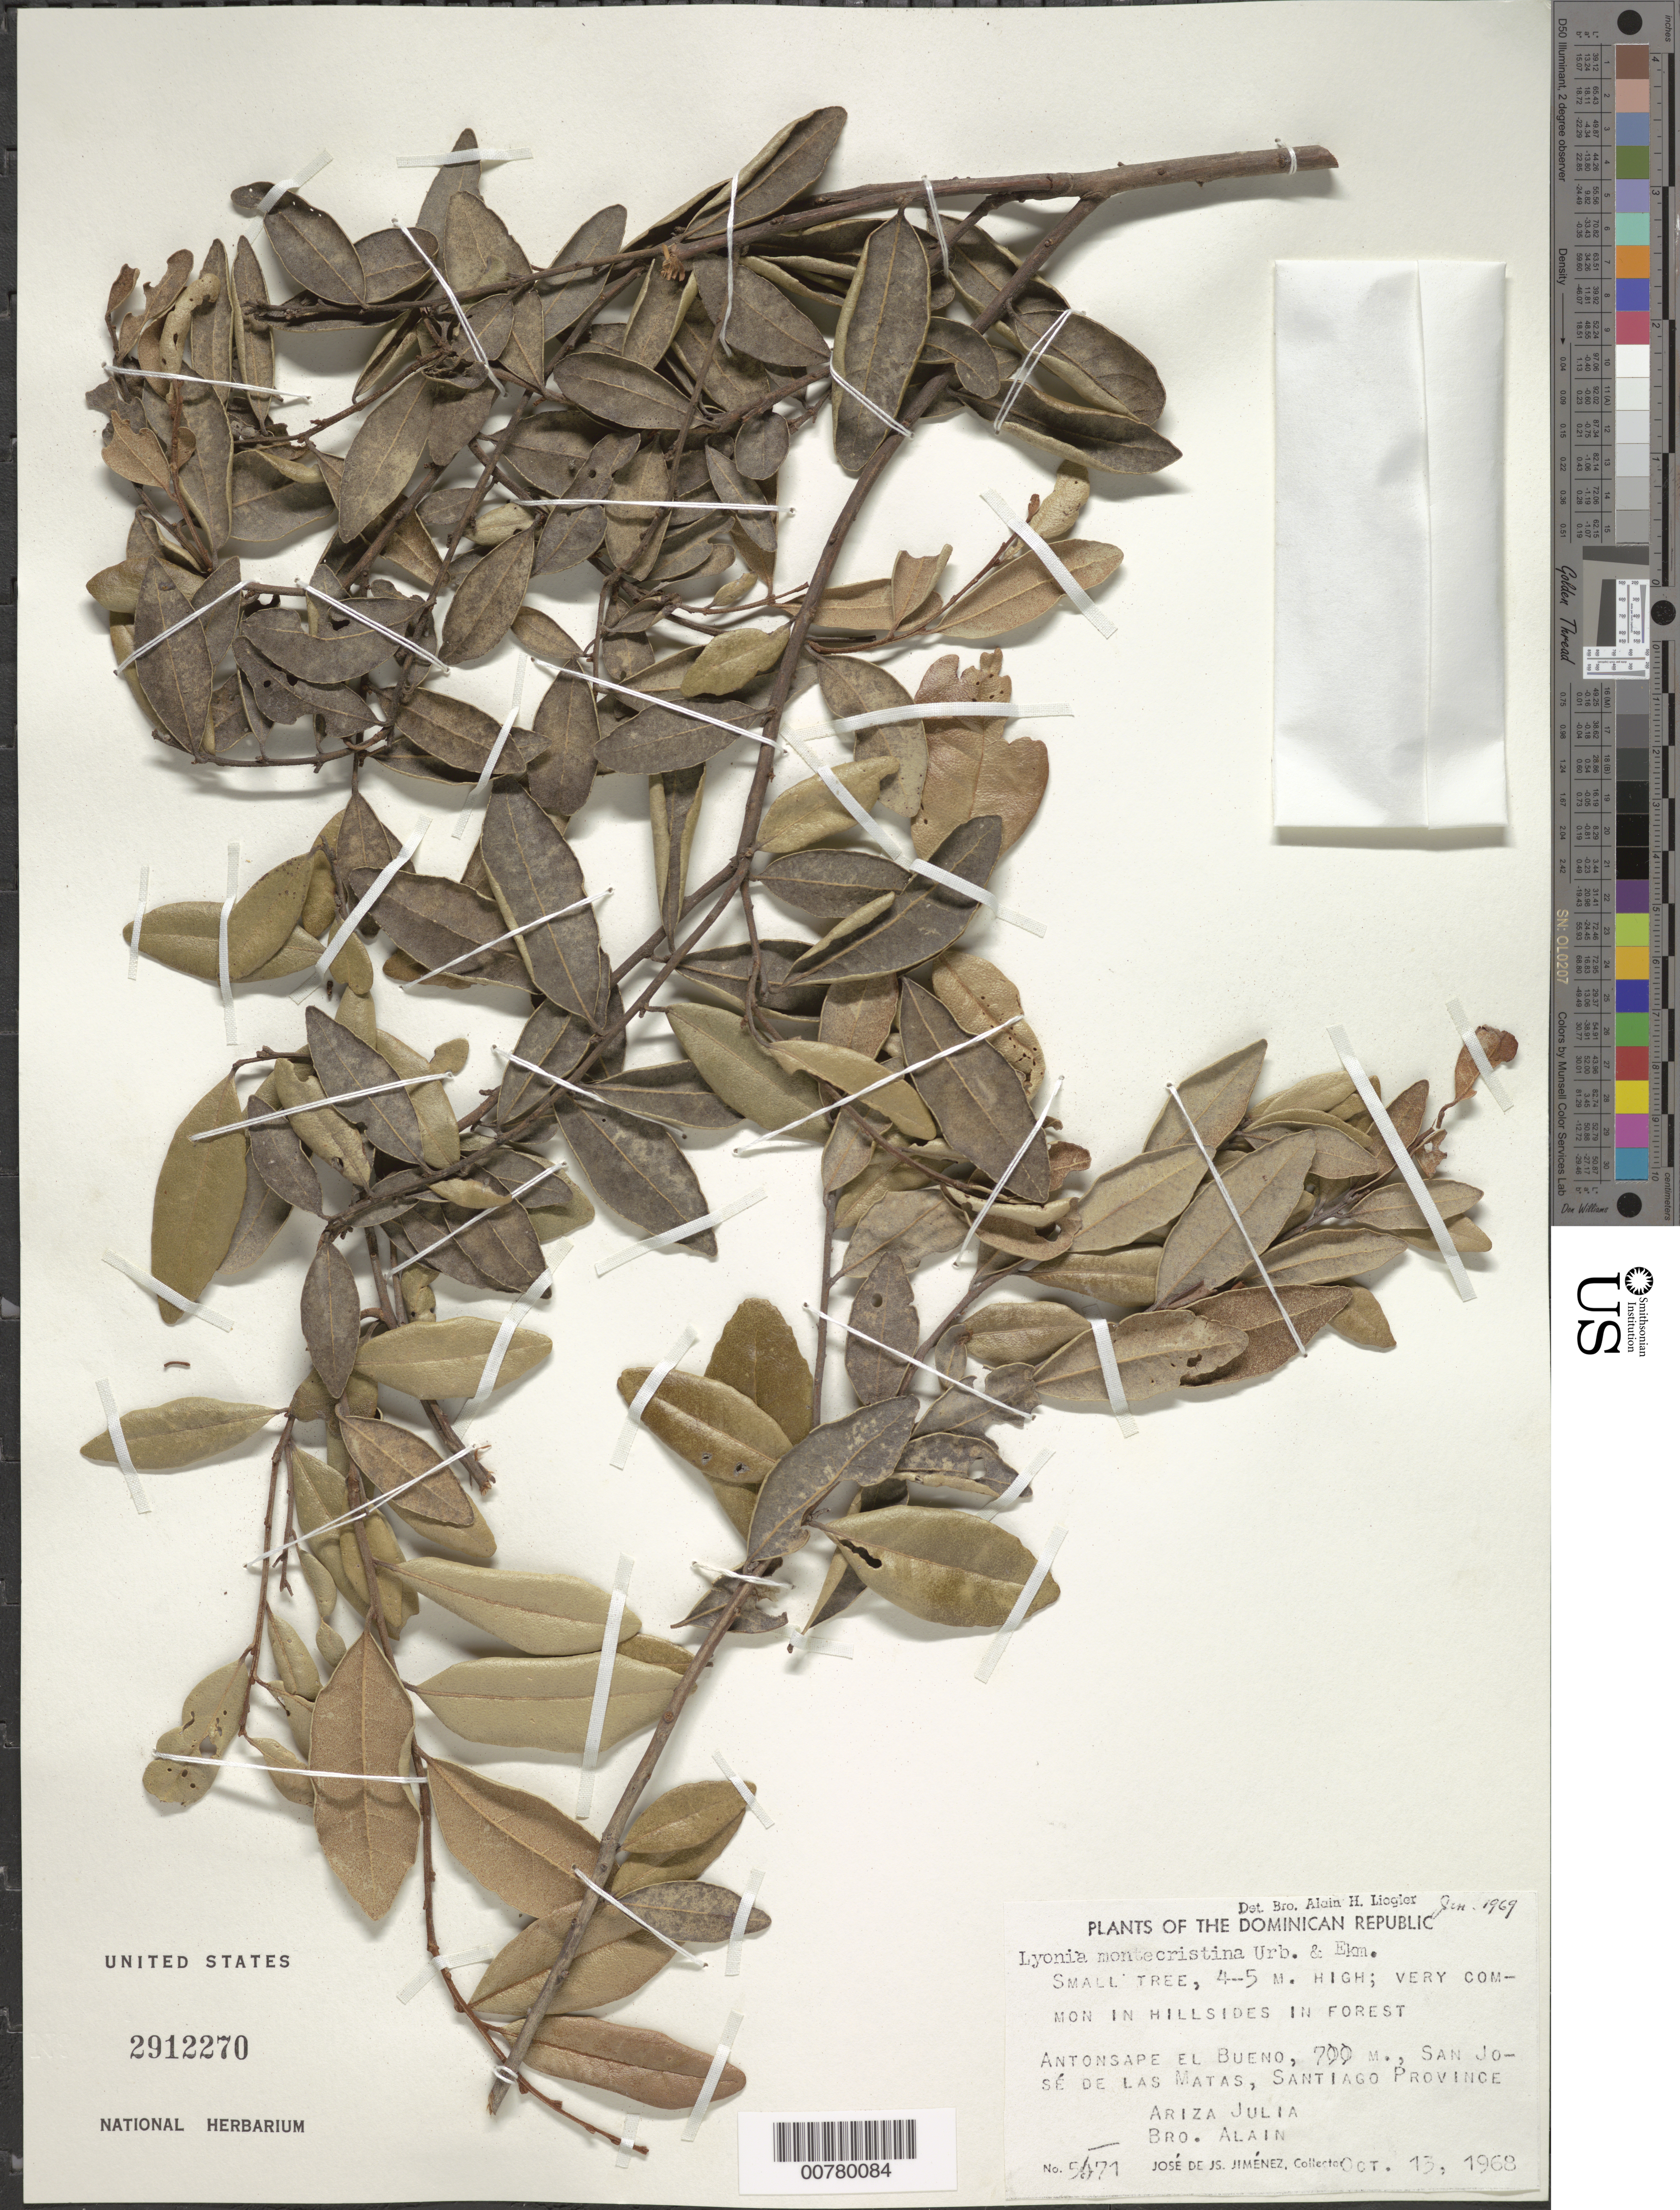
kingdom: Plantae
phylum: Tracheophyta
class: Magnoliopsida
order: Ericales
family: Ericaceae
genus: Lyonia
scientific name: Lyonia truncata var. montecristina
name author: (Urb. & Ekman) Judd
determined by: Liogier, Alain H.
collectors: L. Ariza-Julia, A. H. Liogier & J. J. Jiménez Almonte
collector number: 5571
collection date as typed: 13 Oct 1968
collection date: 1968-10-13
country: Dominican Republic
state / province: Santiago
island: Hispaniola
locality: San José de las Matas, Antonsape El Bueno.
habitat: Hillsides in forest.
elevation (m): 700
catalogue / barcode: US 2912270